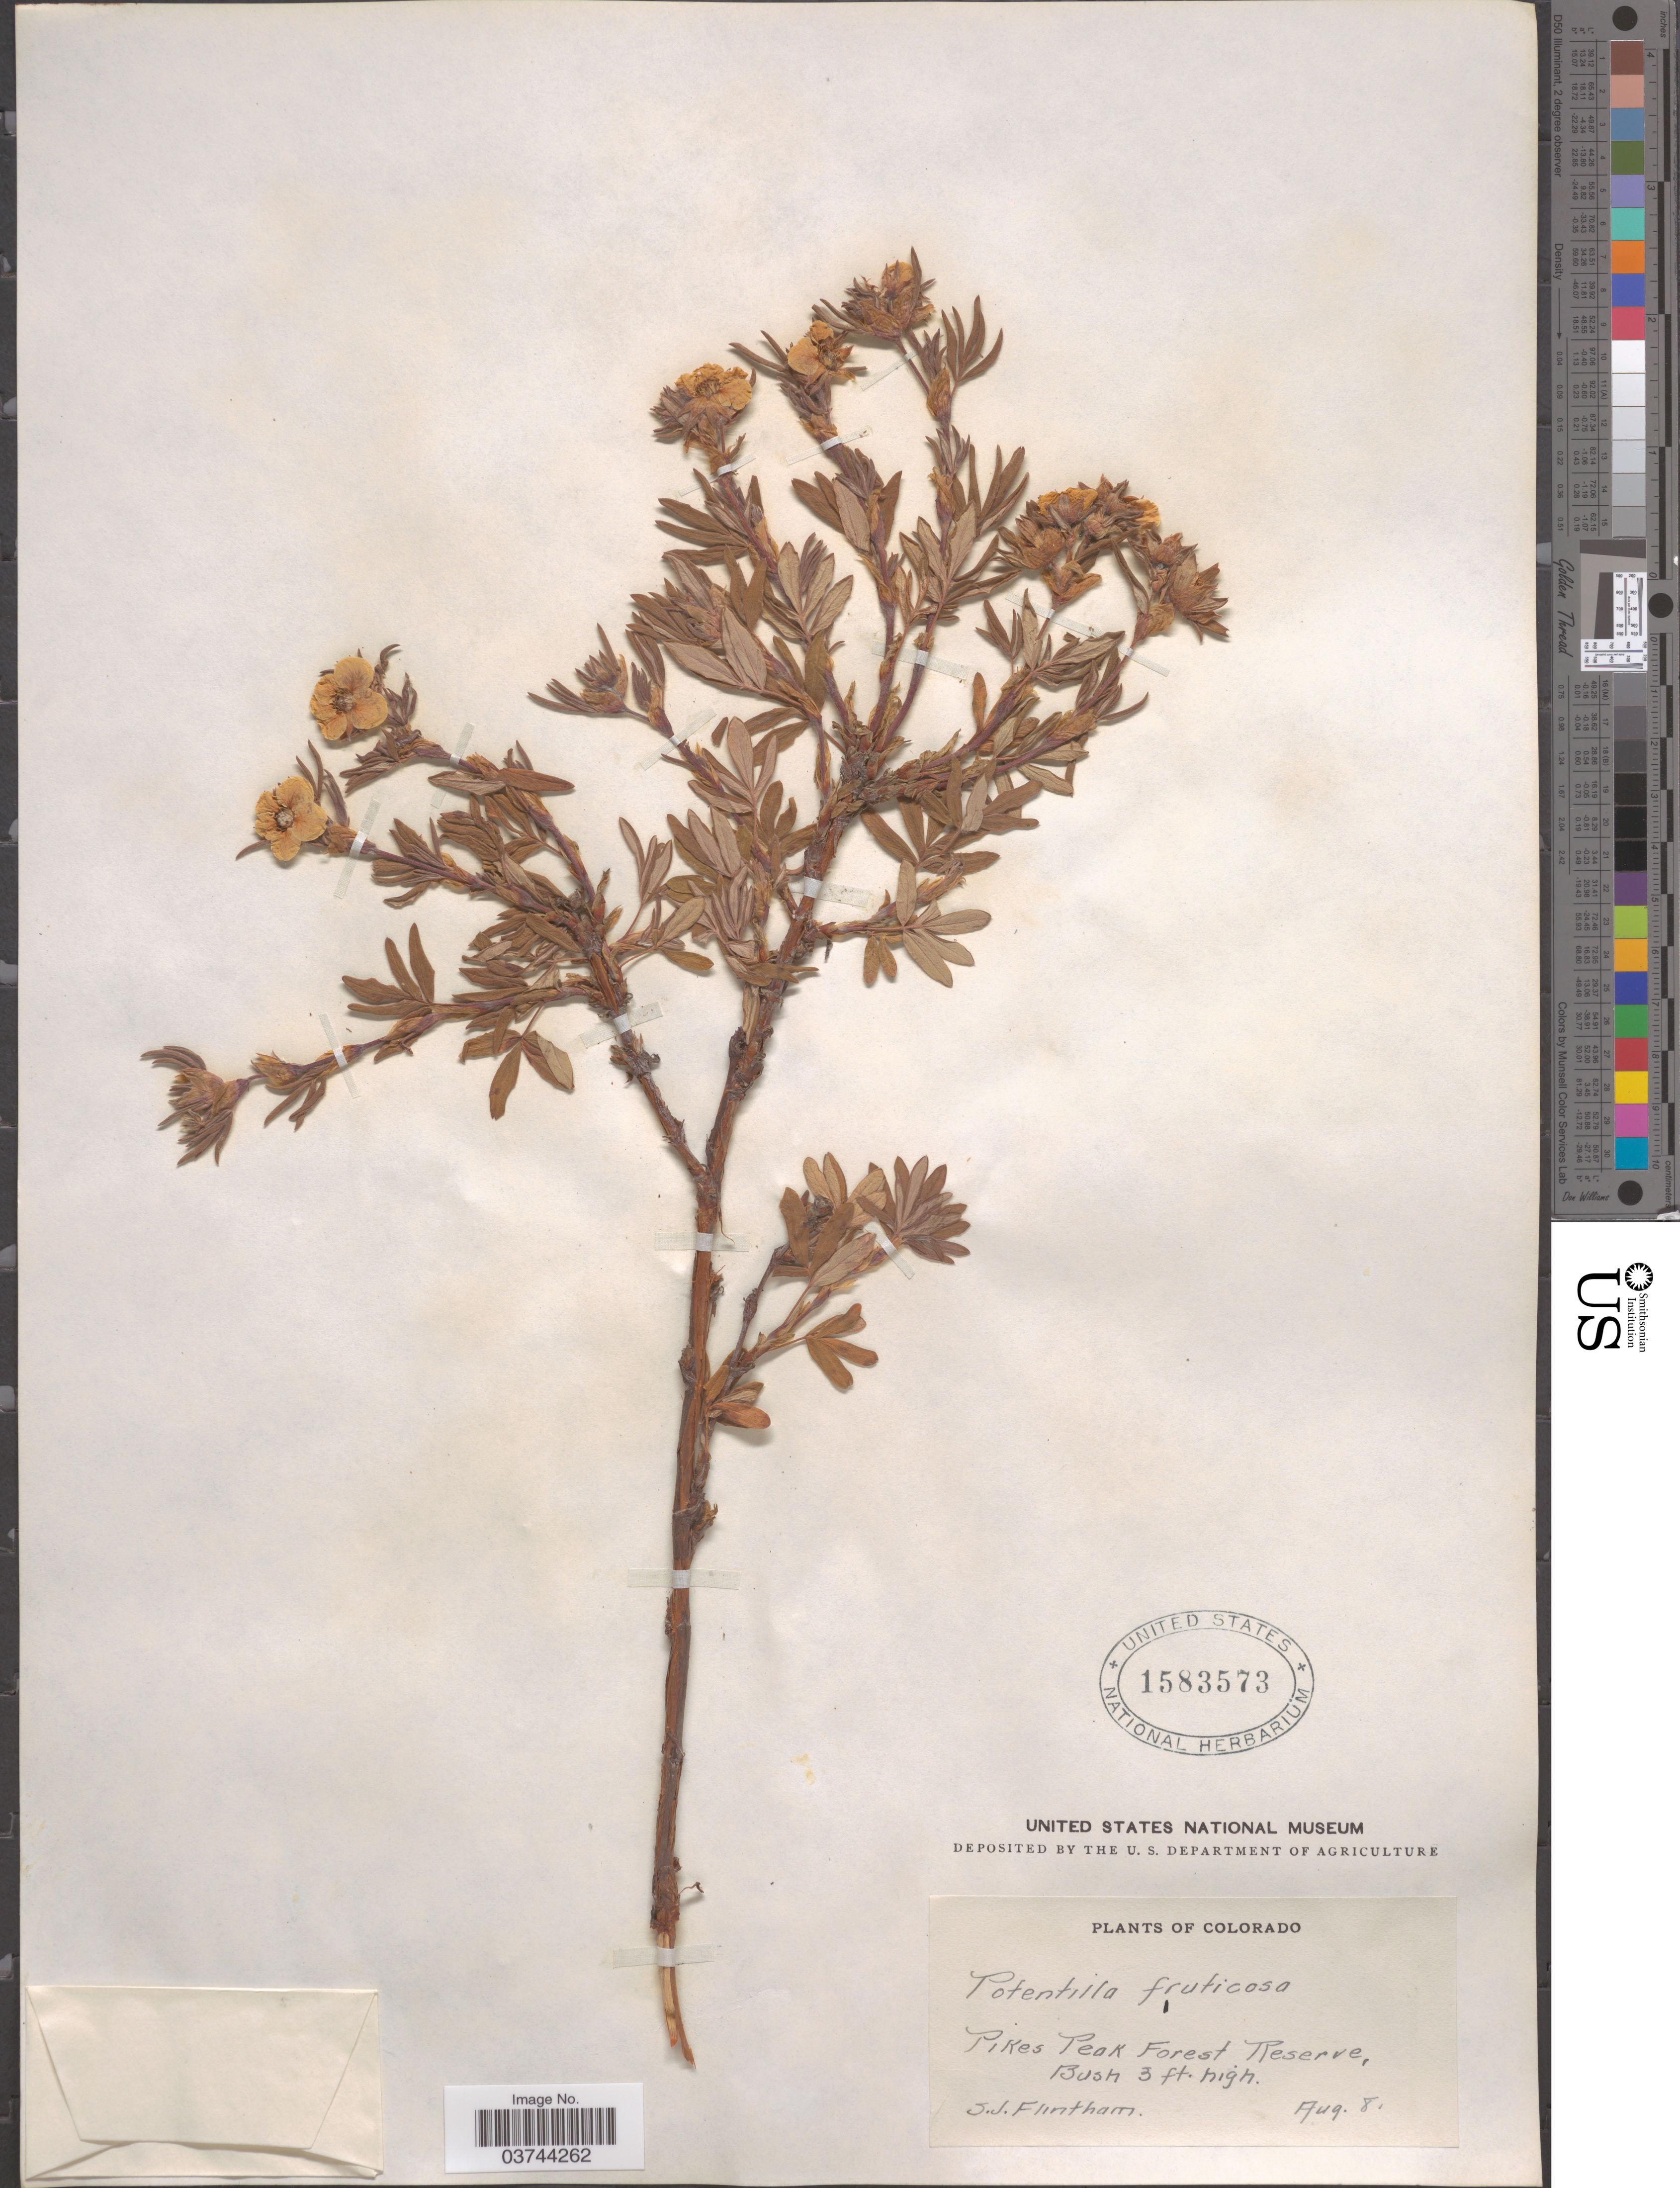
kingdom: Plantae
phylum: Tracheophyta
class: Magnoliopsida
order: Rosales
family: Rosaceae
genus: Dasiphora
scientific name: Dasiphora fruticosa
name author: (L.) Rydb.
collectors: S. Flintham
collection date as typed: Transcribed d/m/y: /8/81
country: United States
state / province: Colorado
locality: Pikes Peak Forest Reserve.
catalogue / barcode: US 1583573